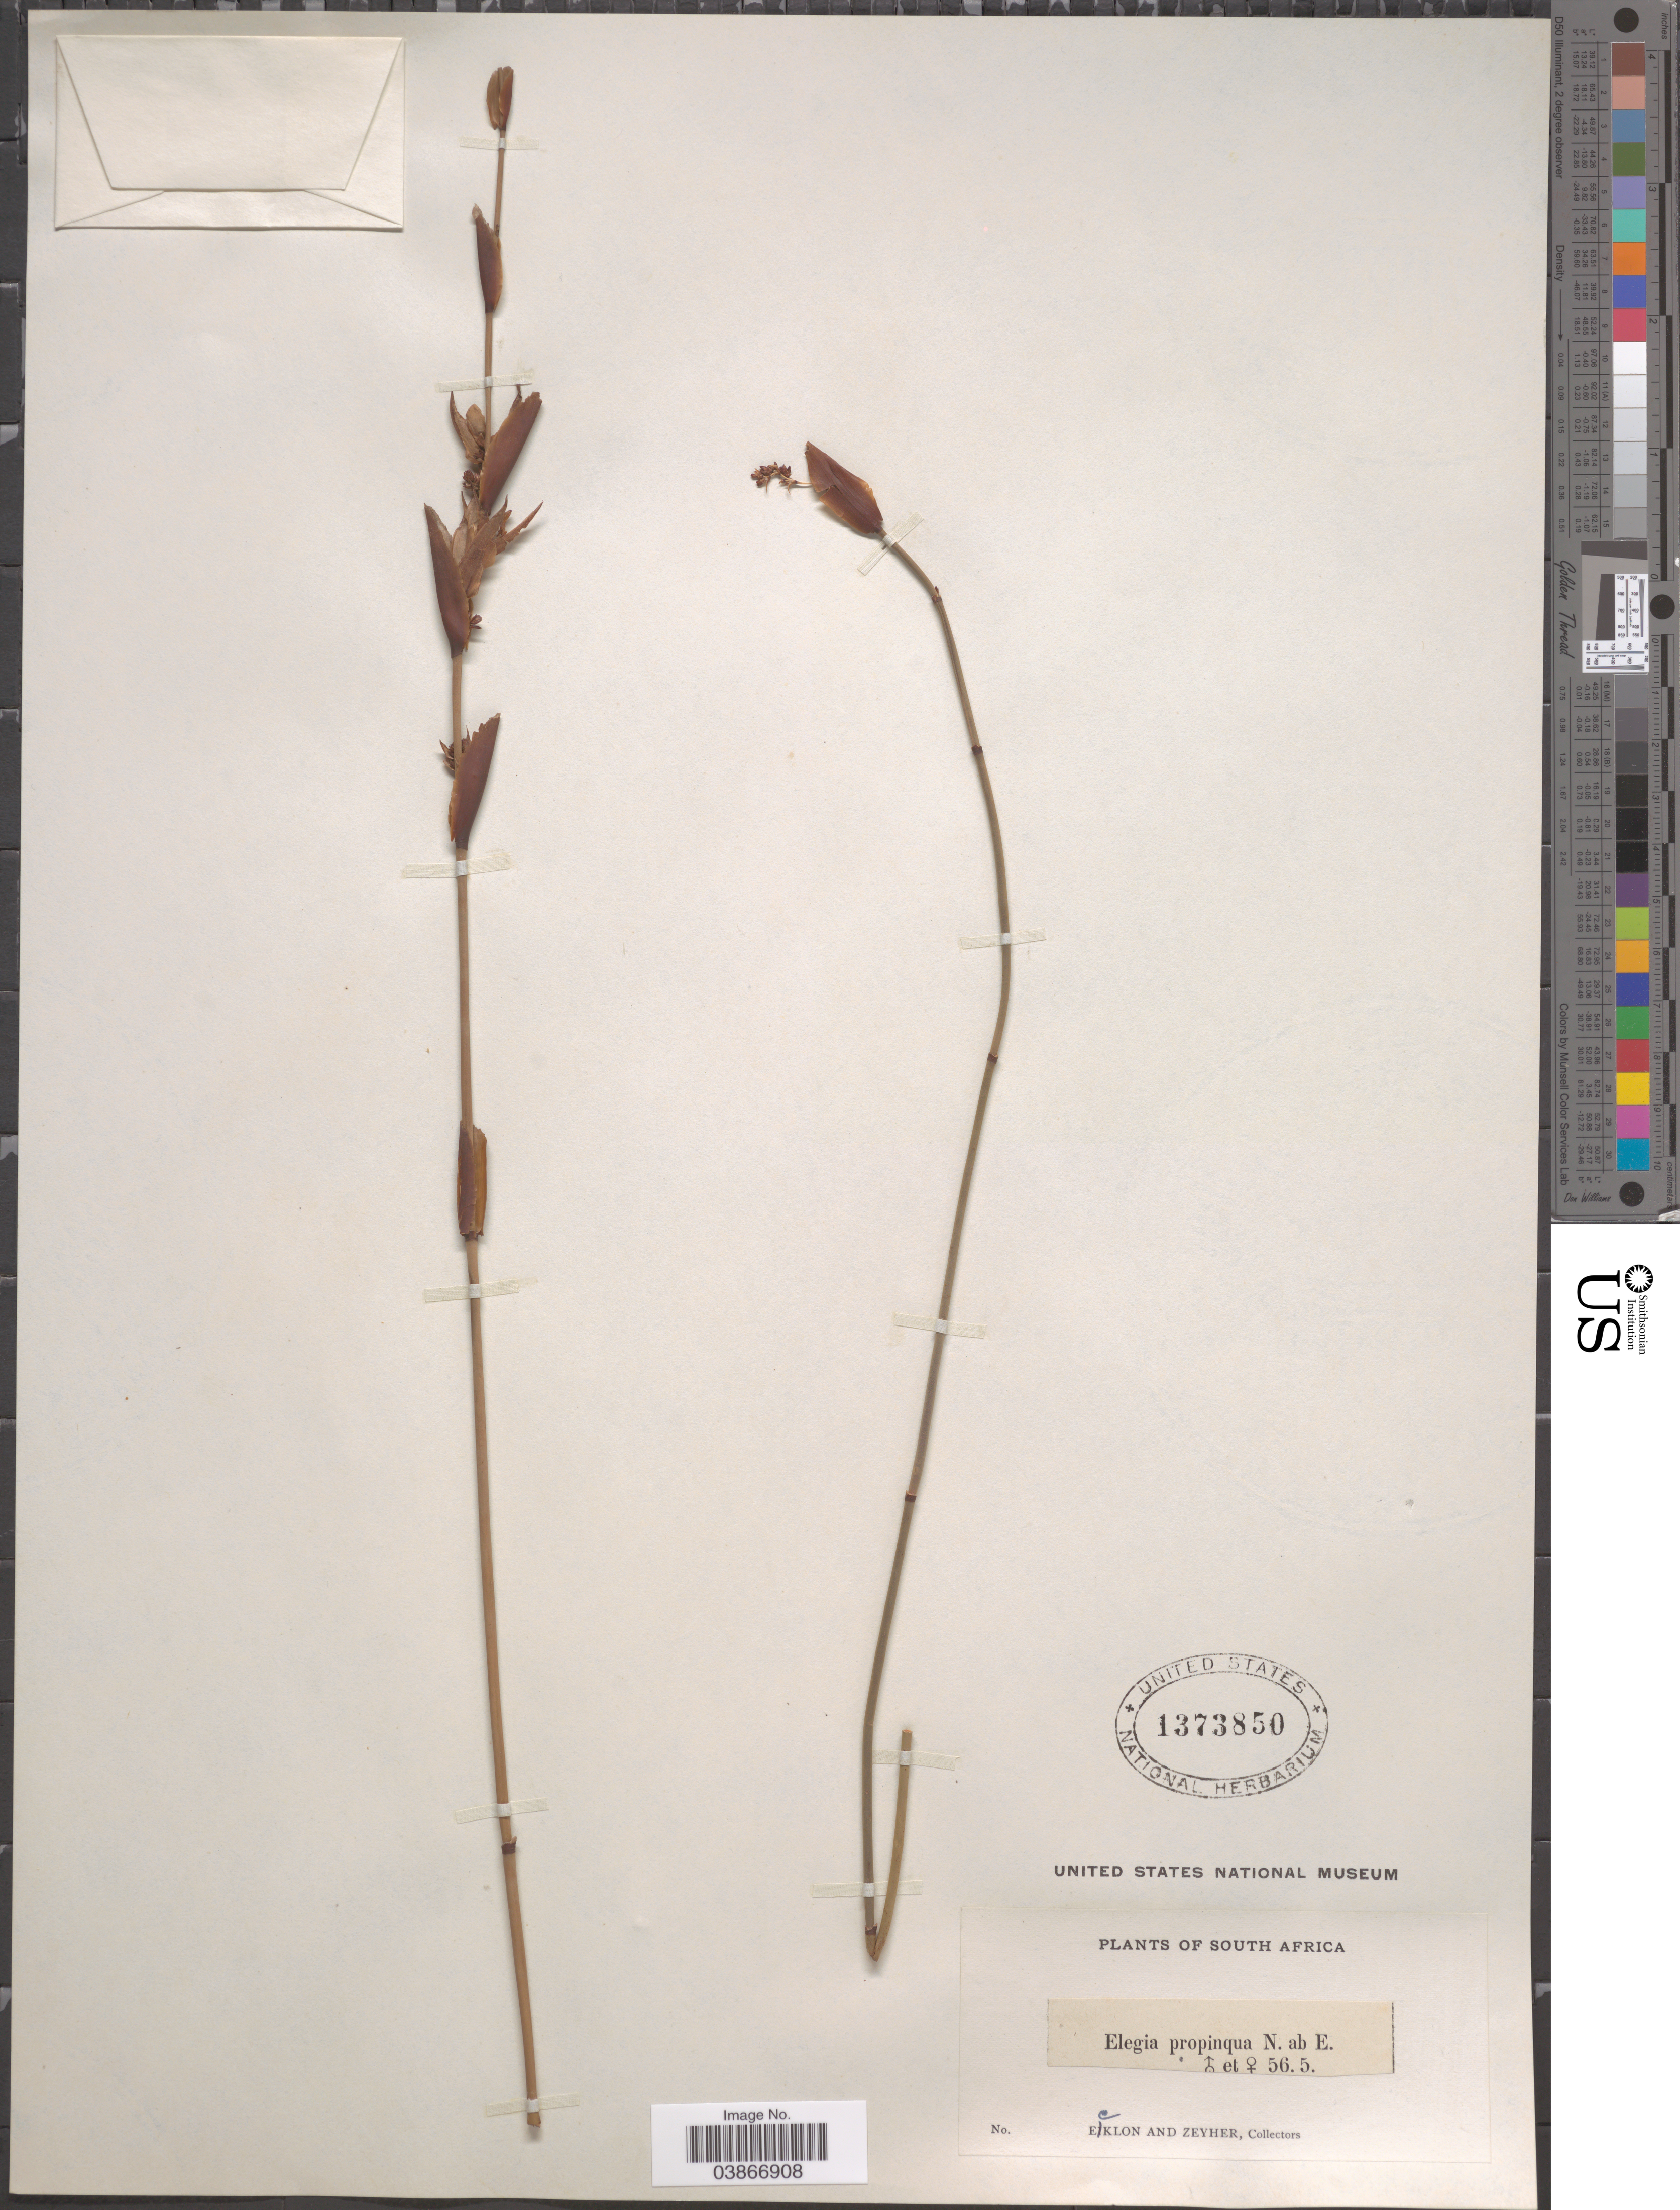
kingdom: Plantae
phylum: Tracheophyta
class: Liliopsida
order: Poales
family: Restionaceae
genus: Elegia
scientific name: Elegia propinqua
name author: Kunth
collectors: -. Ecklon & -. Zeyher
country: South Africa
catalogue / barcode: US 1373850